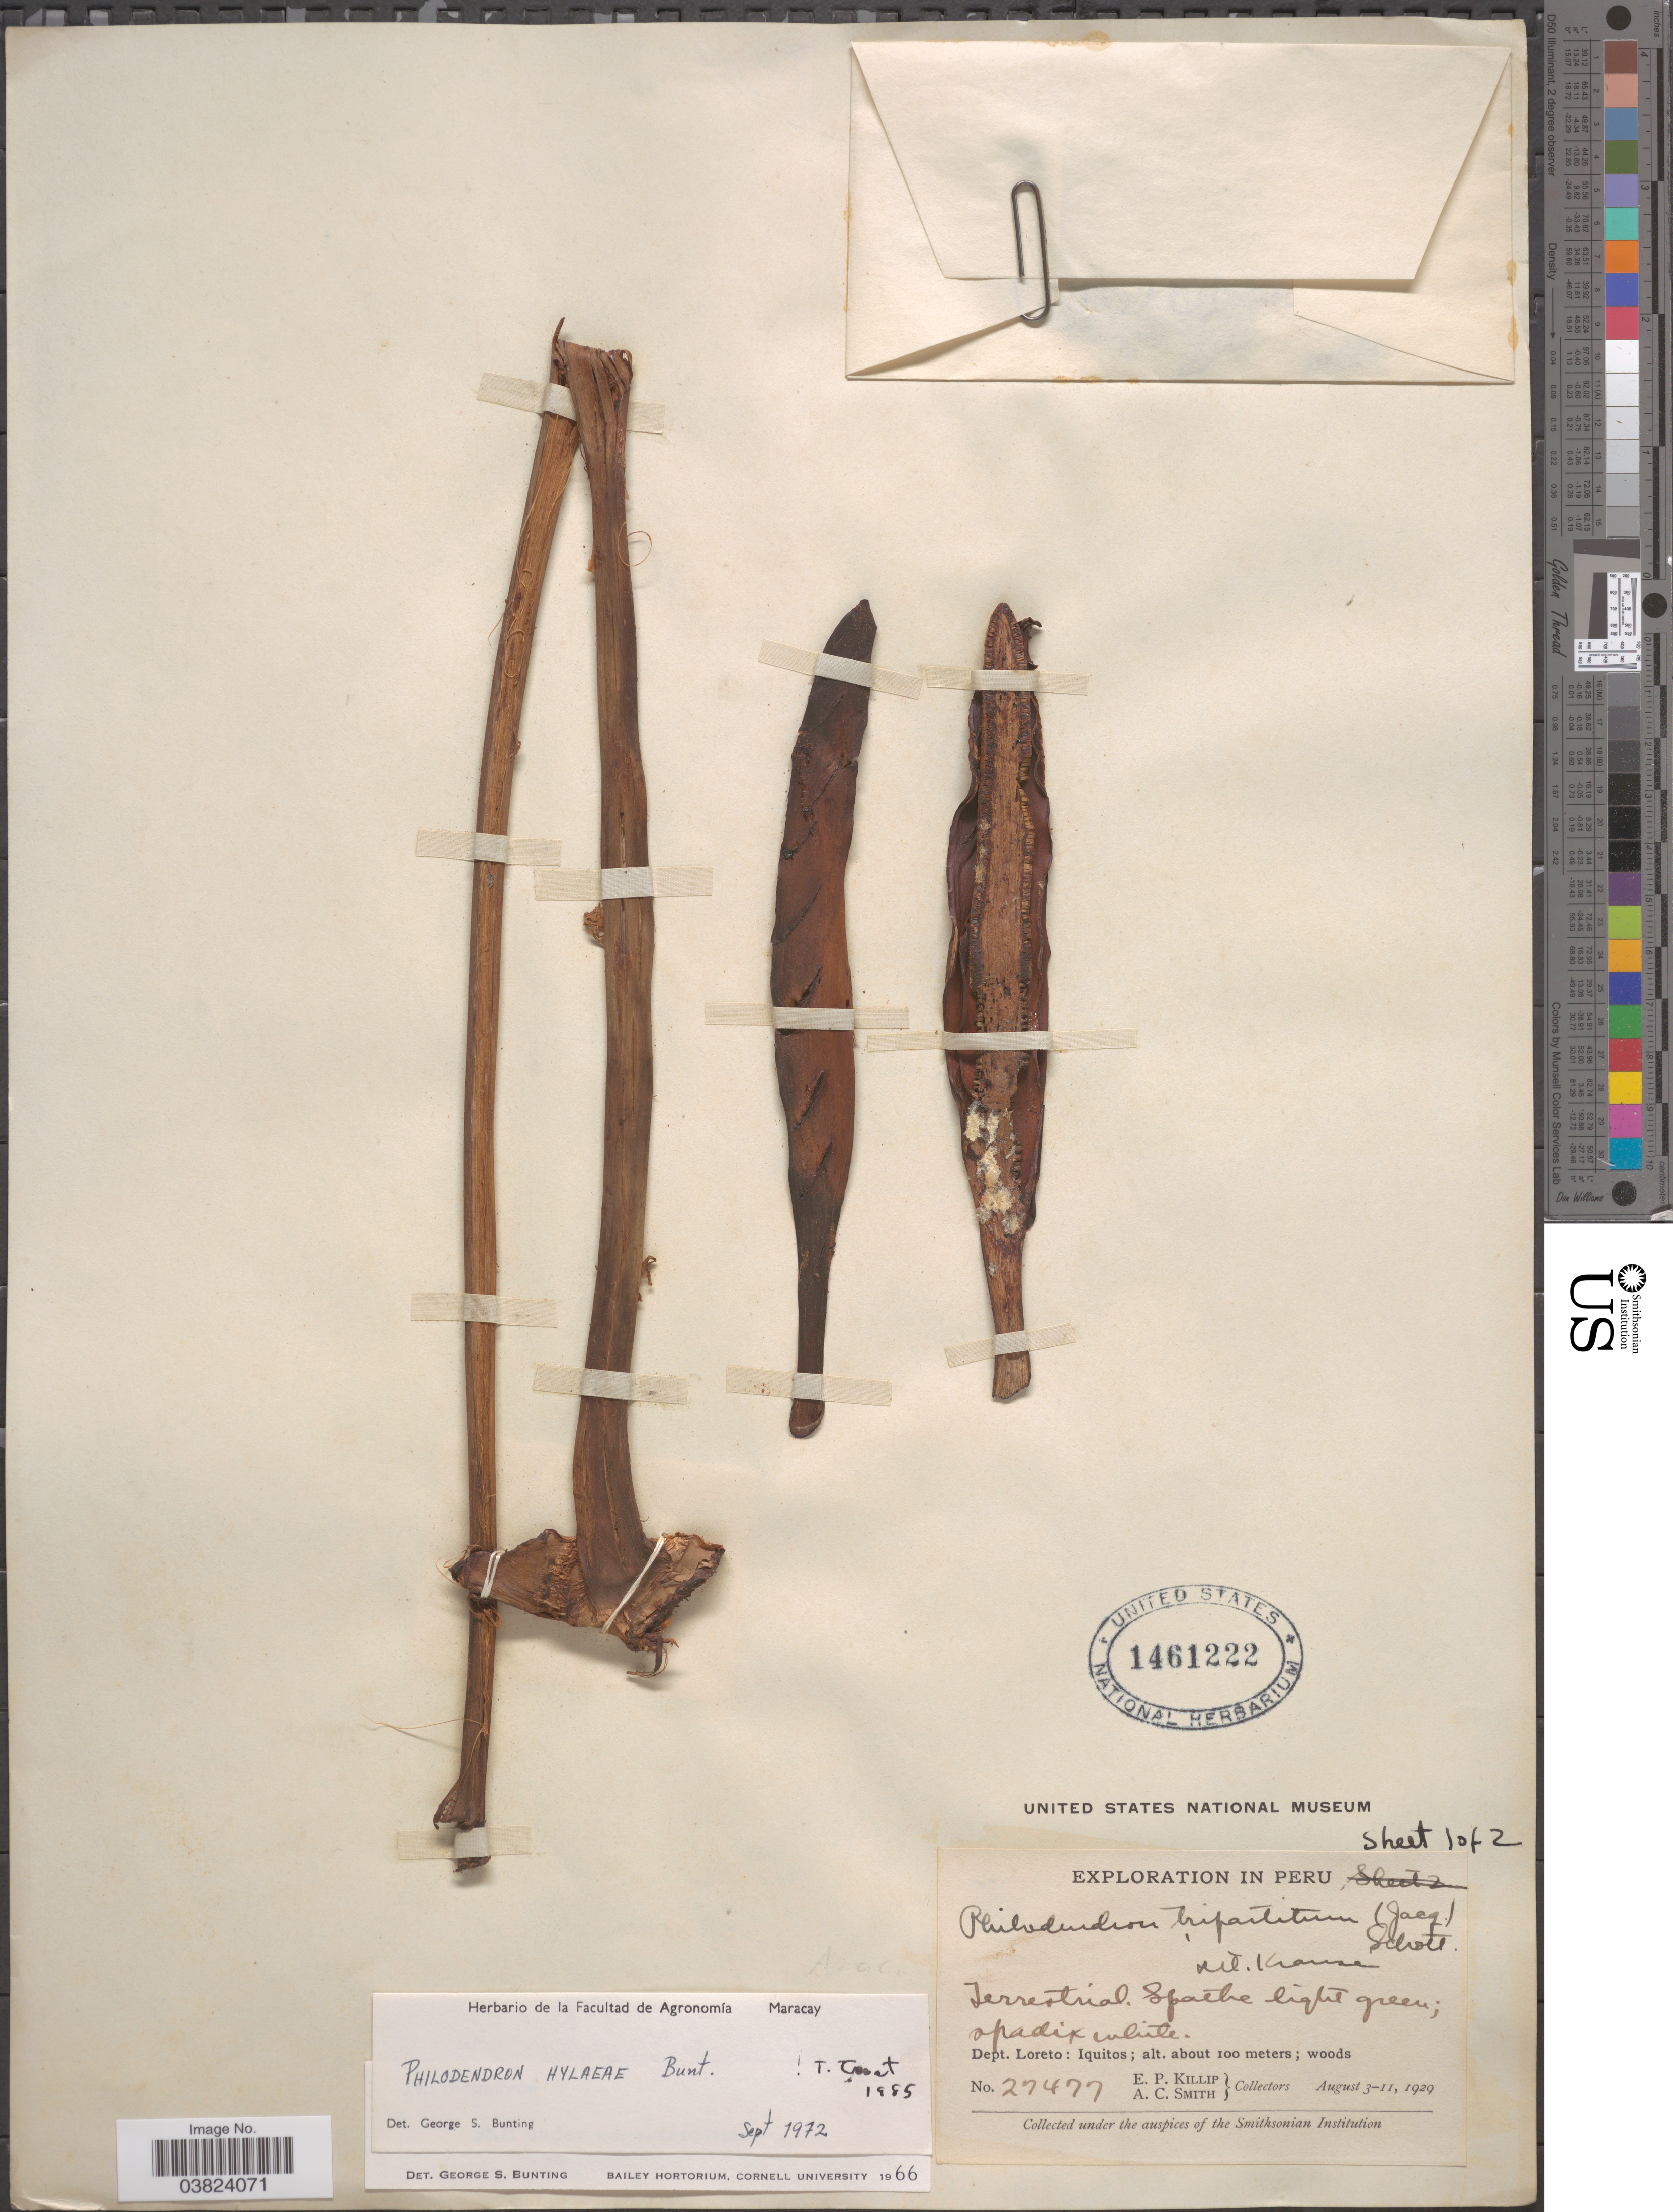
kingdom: Plantae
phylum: Tracheophyta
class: Liliopsida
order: Alismatales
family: Araceae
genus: Philodendron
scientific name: Philodendron hylaeae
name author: G.S. Bunting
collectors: E. P. Killip & A. C. Smith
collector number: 27477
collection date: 1929-08-03/1929-08-11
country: Peru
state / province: Loreto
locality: Dept. Loreto: Iquitos.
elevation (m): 100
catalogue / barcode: US 1461222